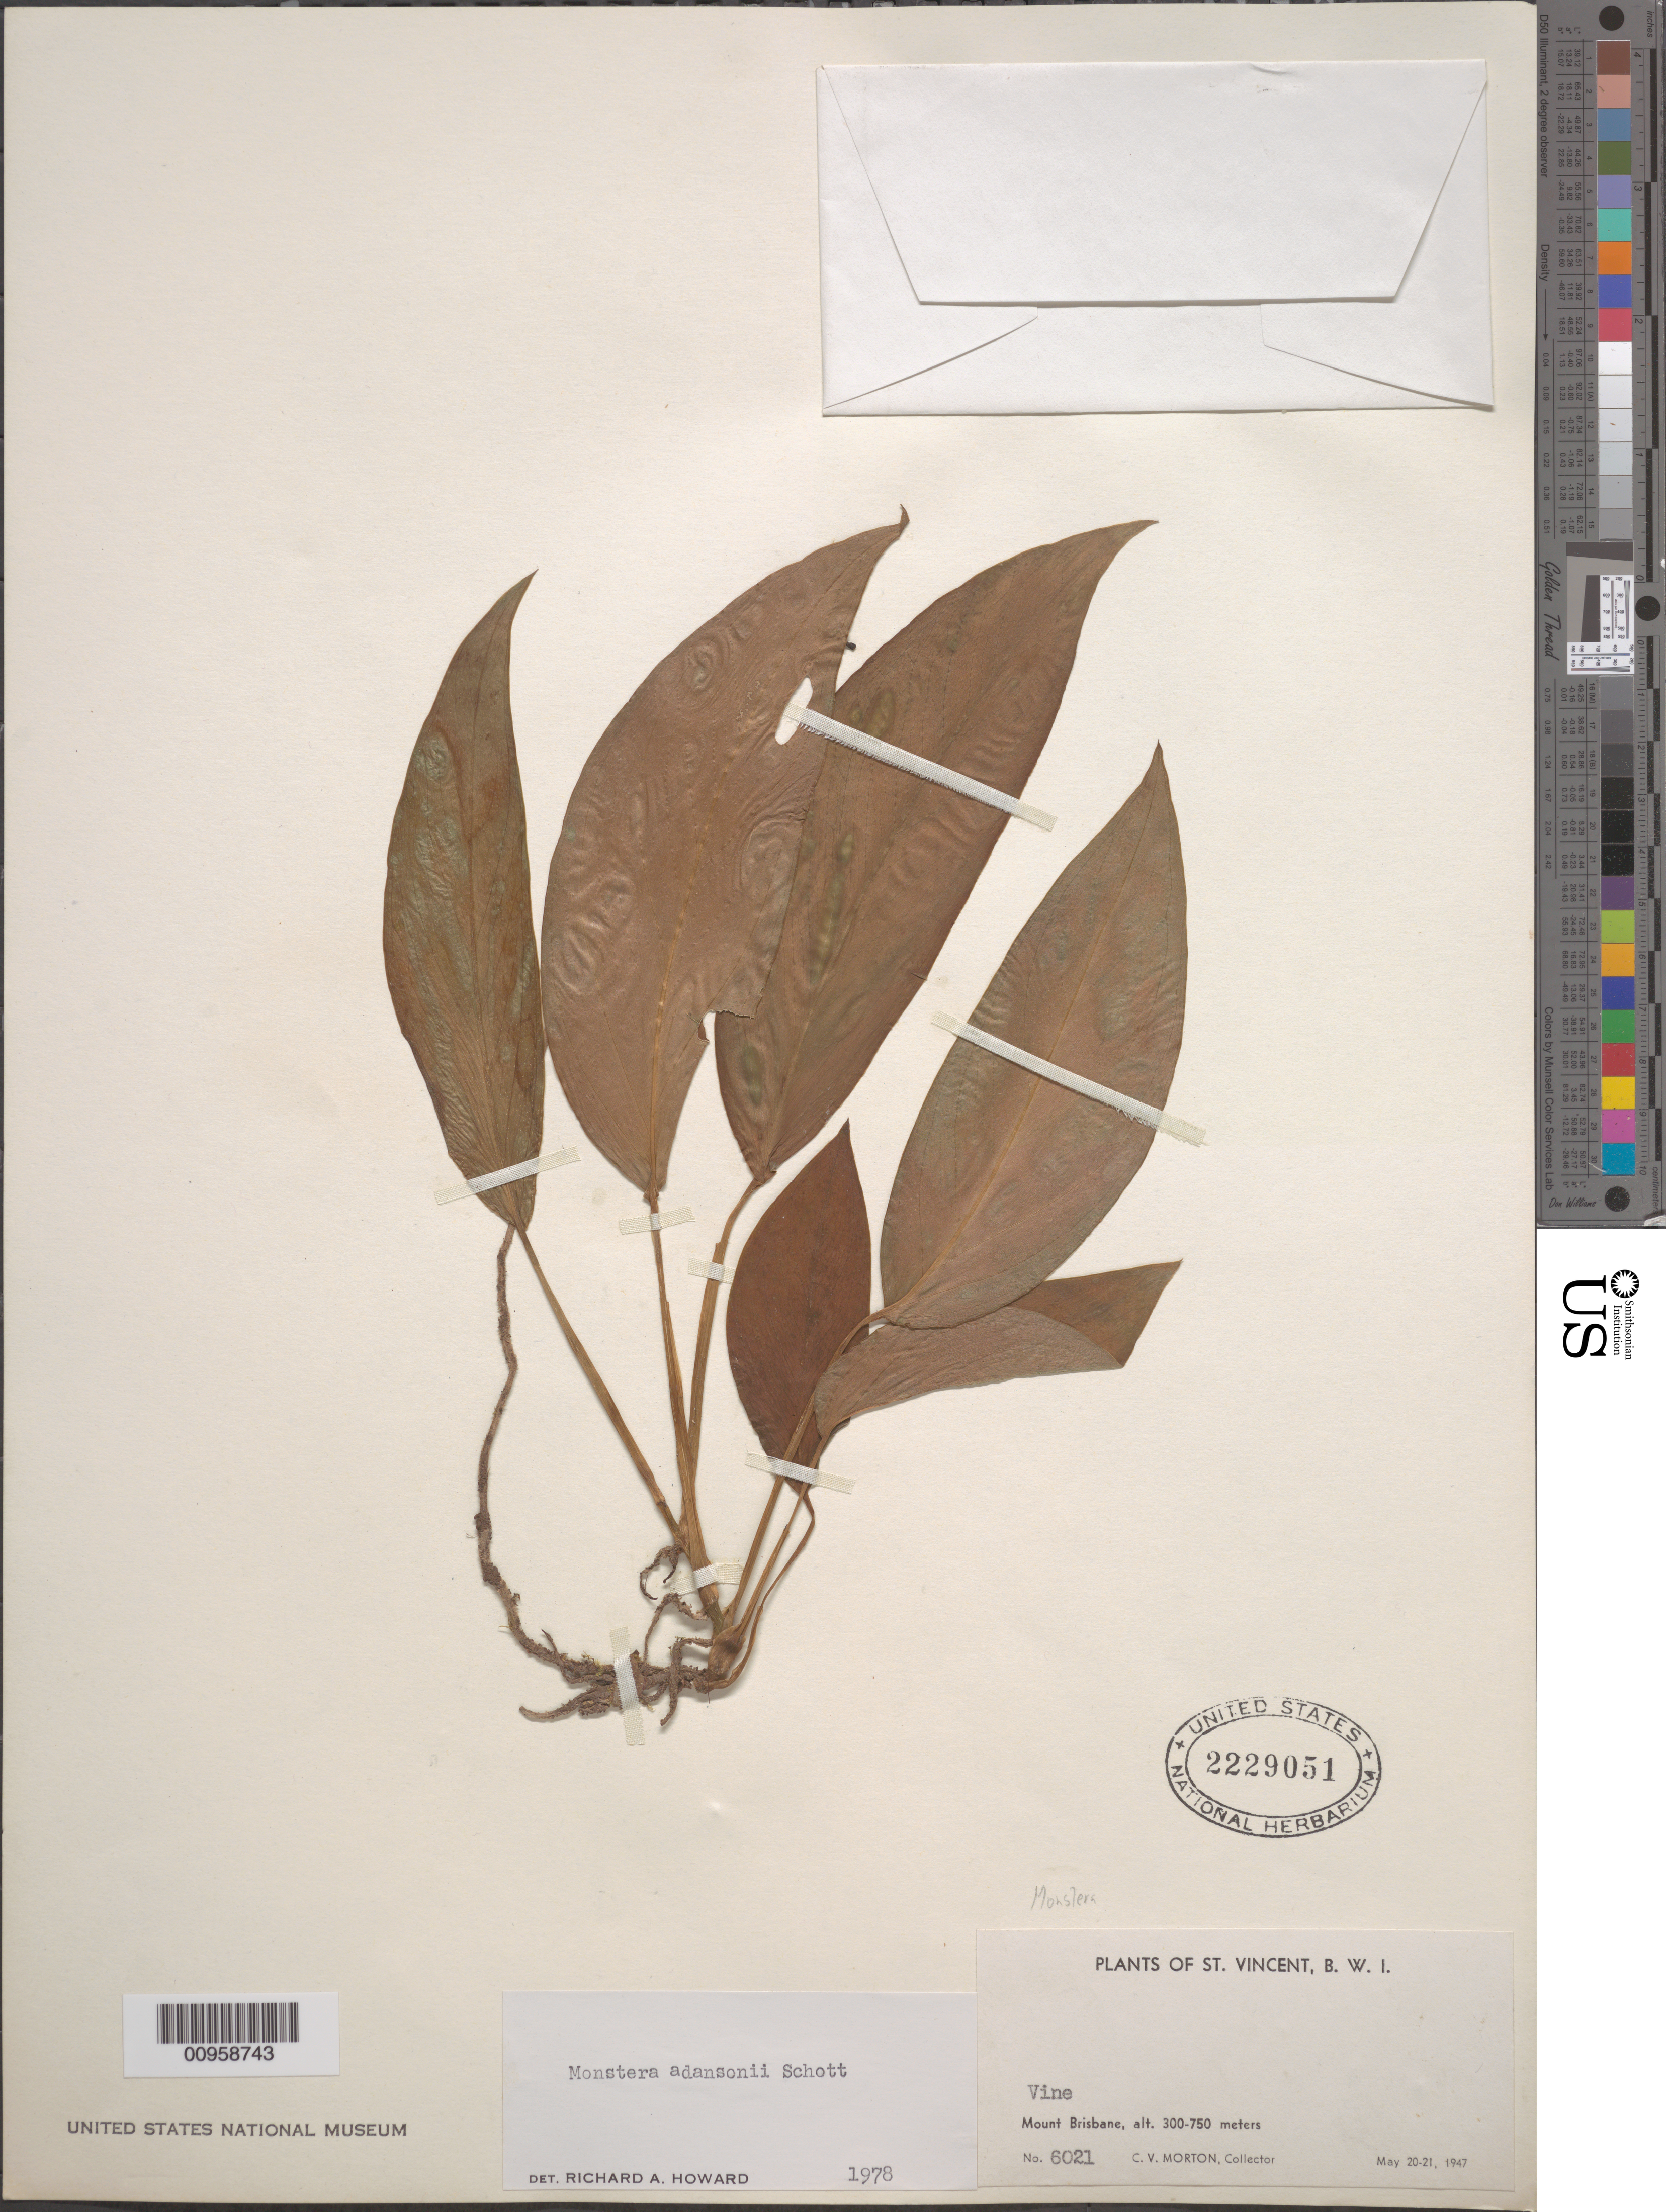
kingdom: Plantae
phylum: Tracheophyta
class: Liliopsida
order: Alismatales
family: Araceae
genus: Monstera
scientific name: Monstera adansonii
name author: Schott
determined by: Howard, R. A.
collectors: C. V. Morton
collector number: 6021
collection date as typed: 20 May 1947 to 21 May 1947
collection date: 1947-05-20/1947-05-21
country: St. Vincent - Grenadines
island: St. Vincent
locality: Mount Brisbane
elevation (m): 300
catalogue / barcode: US 2229051